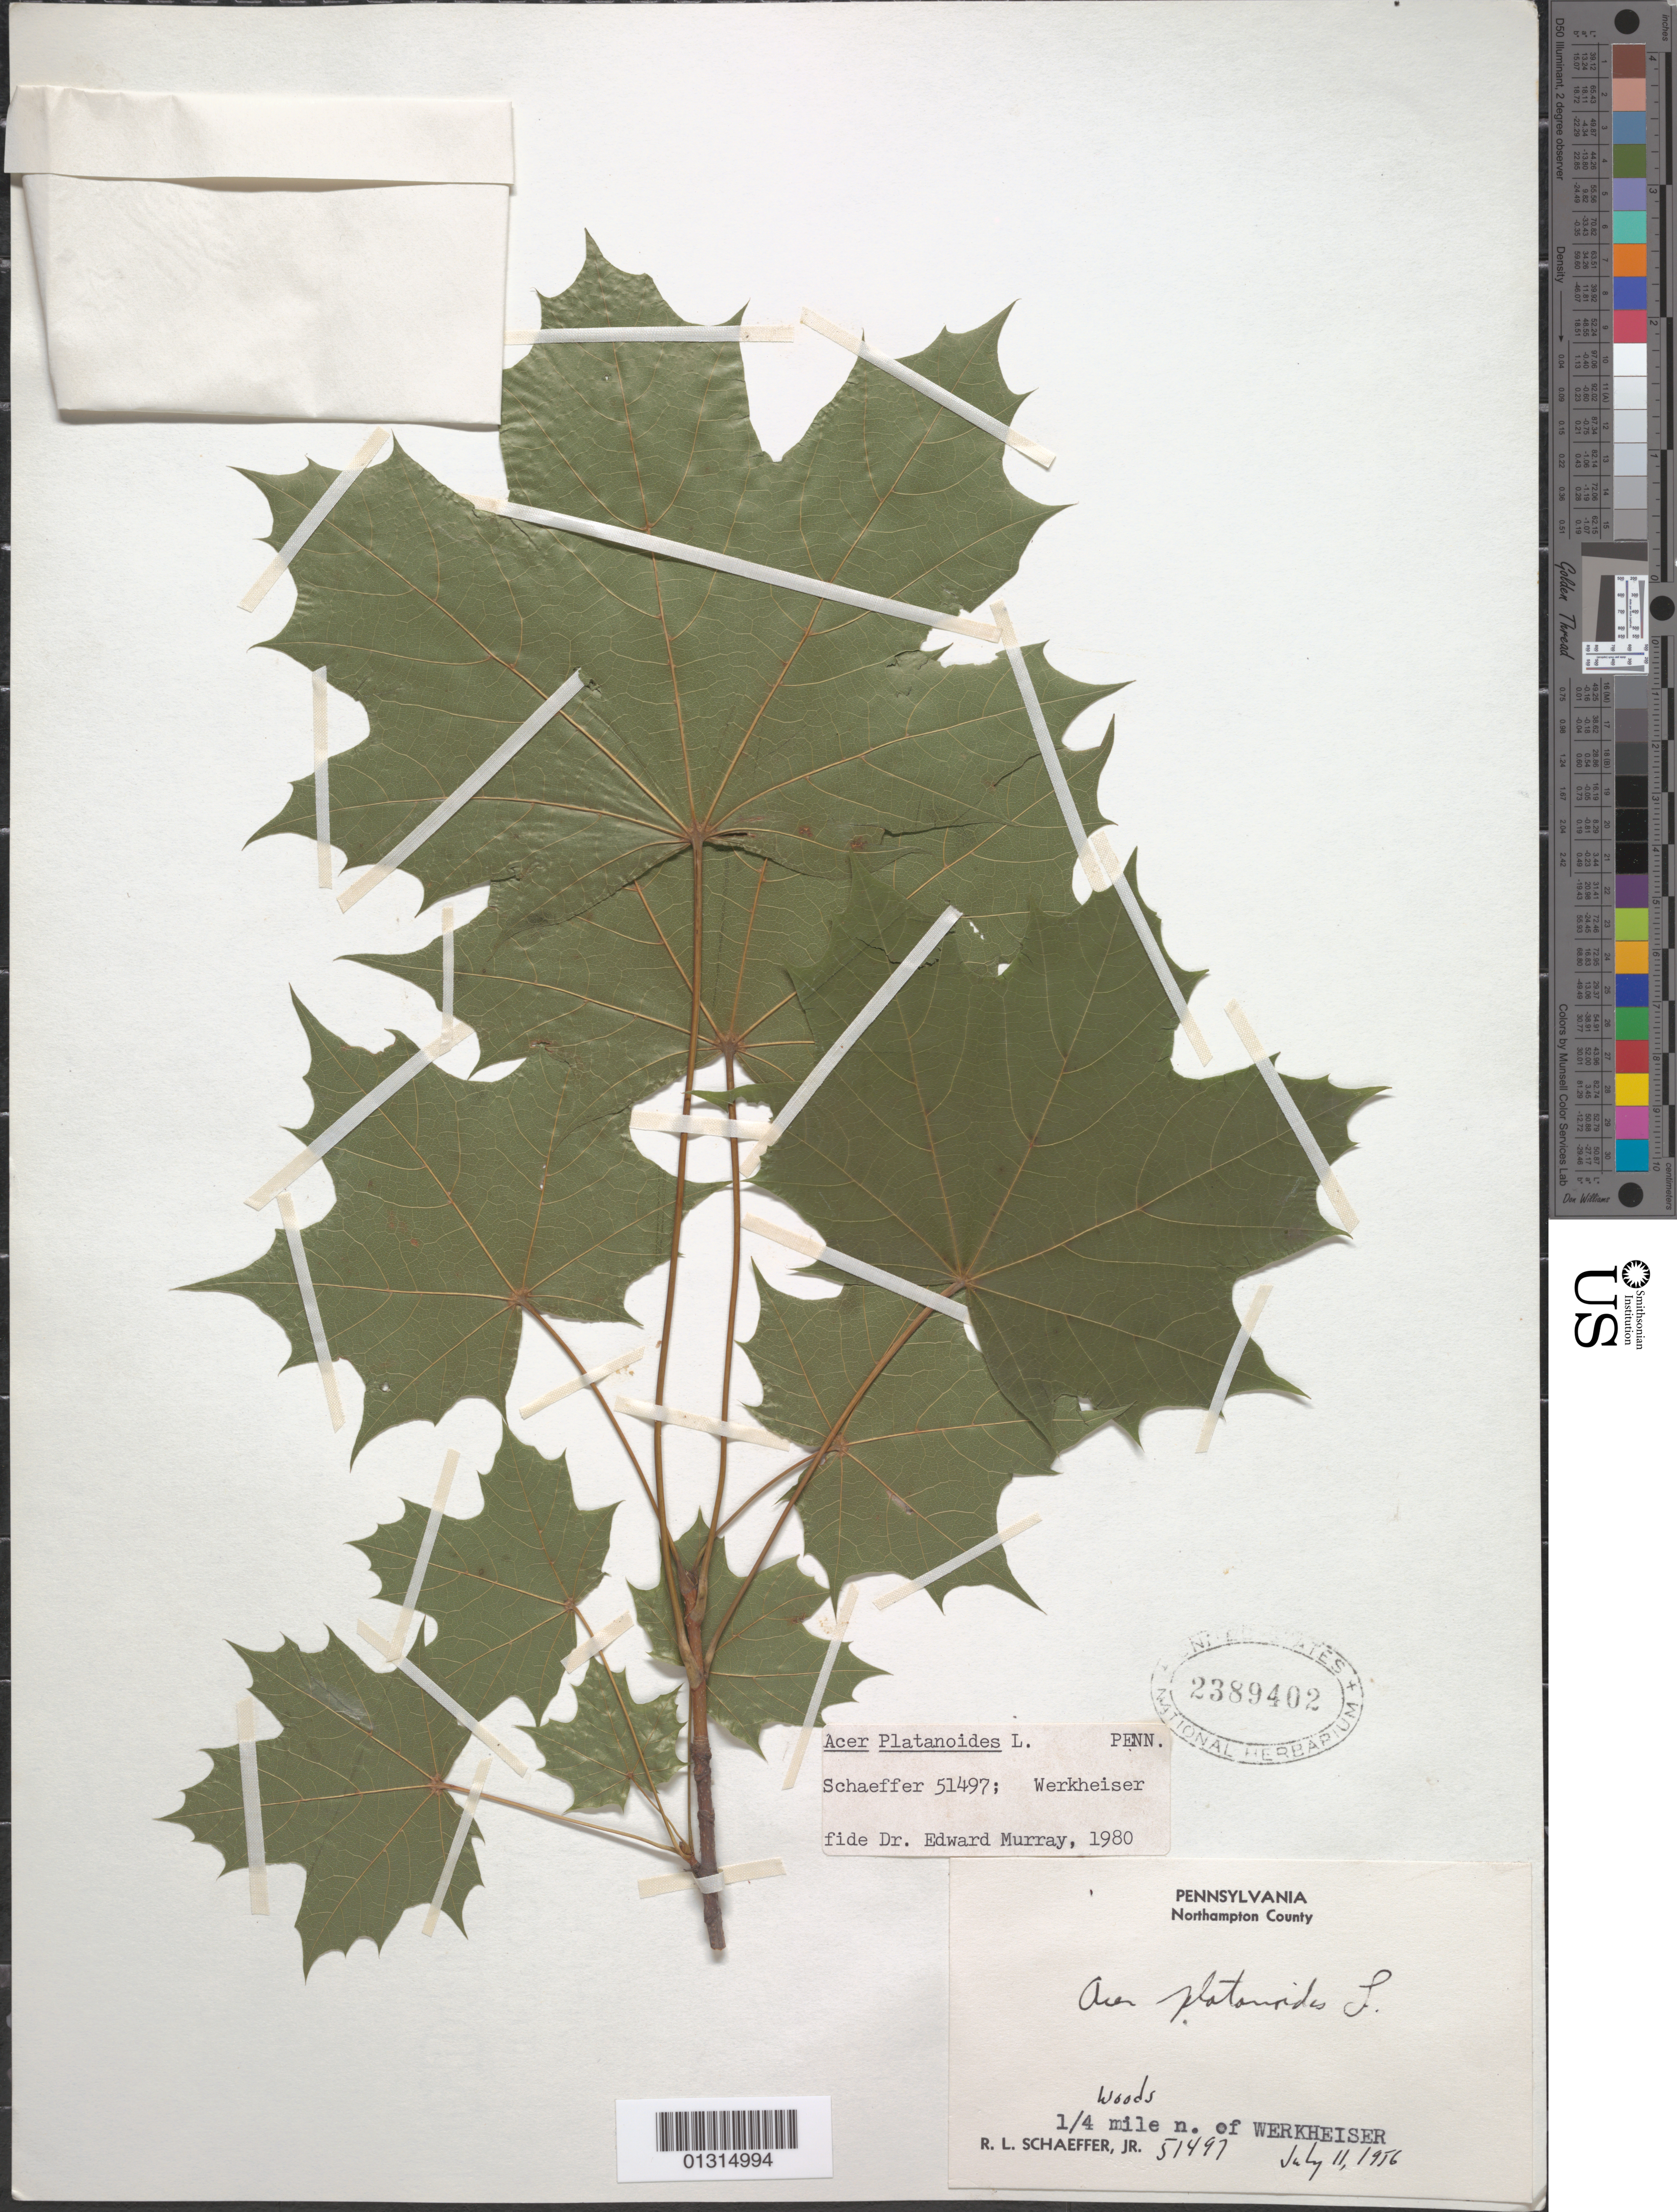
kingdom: Plantae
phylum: Tracheophyta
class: Magnoliopsida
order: Sapindales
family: Sapindaceae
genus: Acer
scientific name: Acer platanoides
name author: L.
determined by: Murray, Edward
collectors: R. L. Schaeffer Jr.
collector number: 51497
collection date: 1956-07-11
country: United States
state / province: Pennsylvania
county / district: Northampton County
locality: Northampton County, 1/4 mile N of Werkheiser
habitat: Woods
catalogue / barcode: US 2389402